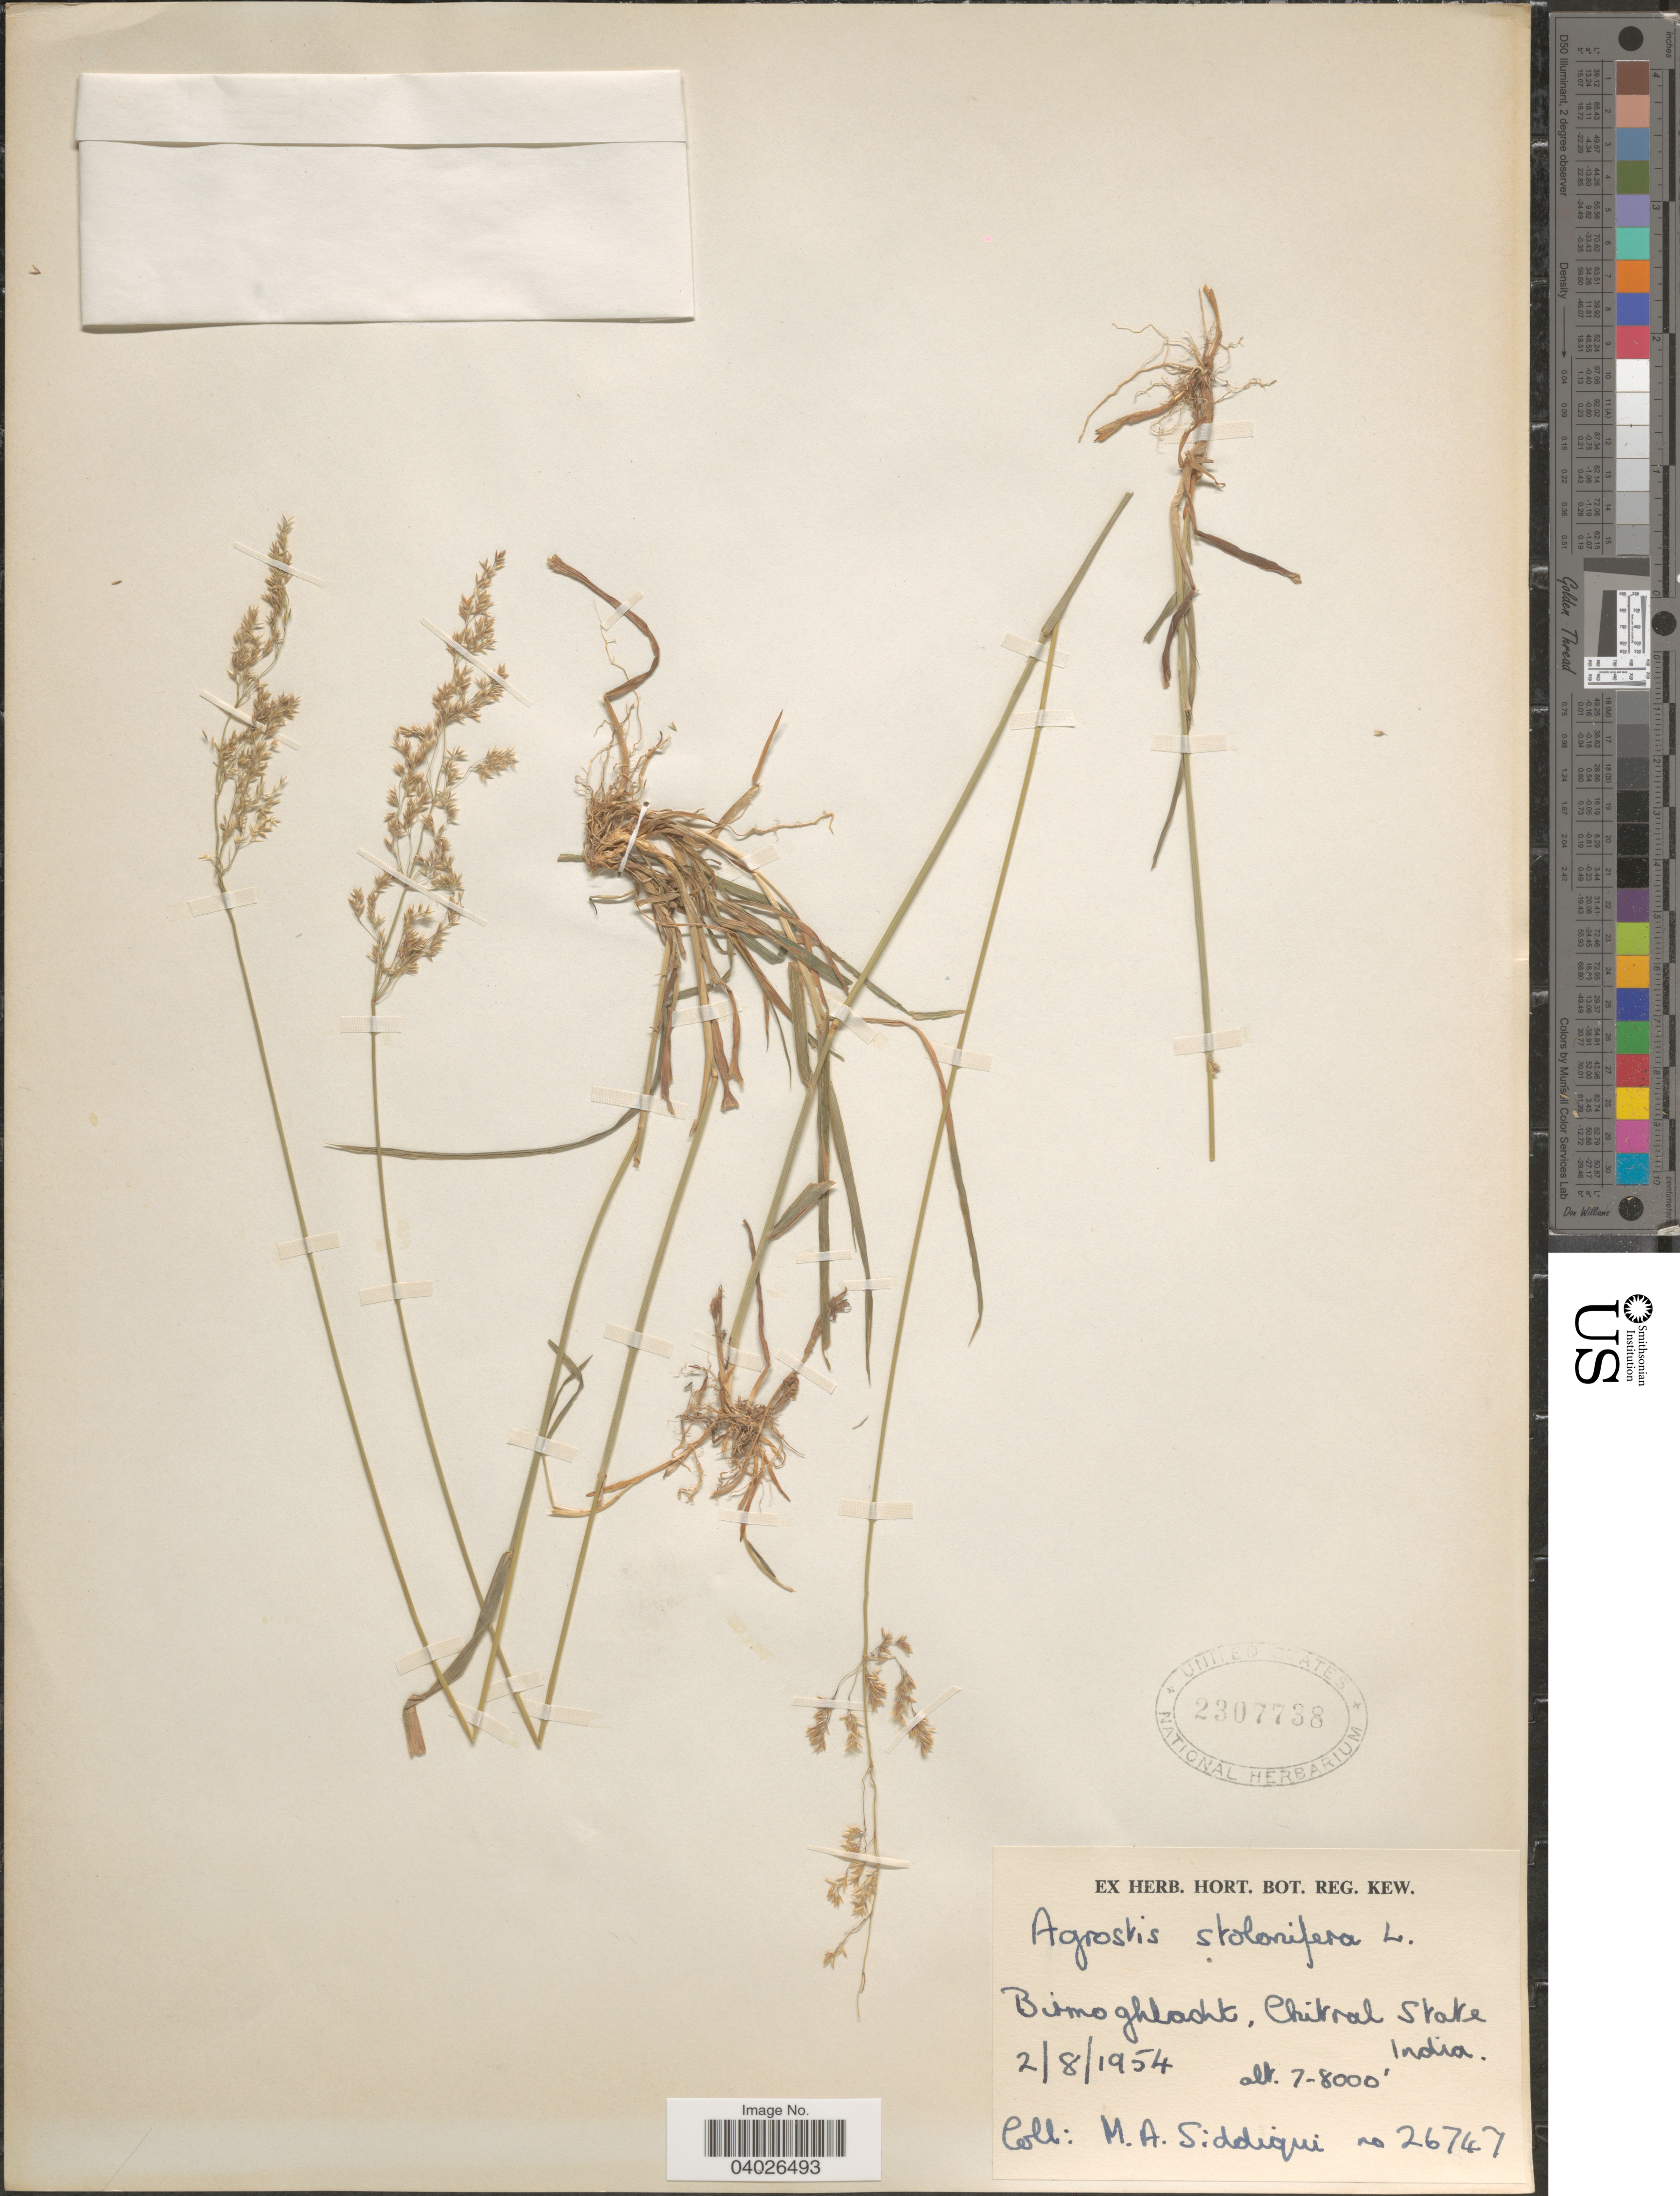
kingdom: Plantae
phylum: Tracheophyta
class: Liliopsida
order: Poales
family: Poaceae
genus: Agrostis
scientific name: Agrostis stolonifera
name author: L.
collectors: M. Siddiqui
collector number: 26747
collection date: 1954-08-02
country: India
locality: Bismoghlacht, Chitral State.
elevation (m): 2134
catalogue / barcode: US 2307738